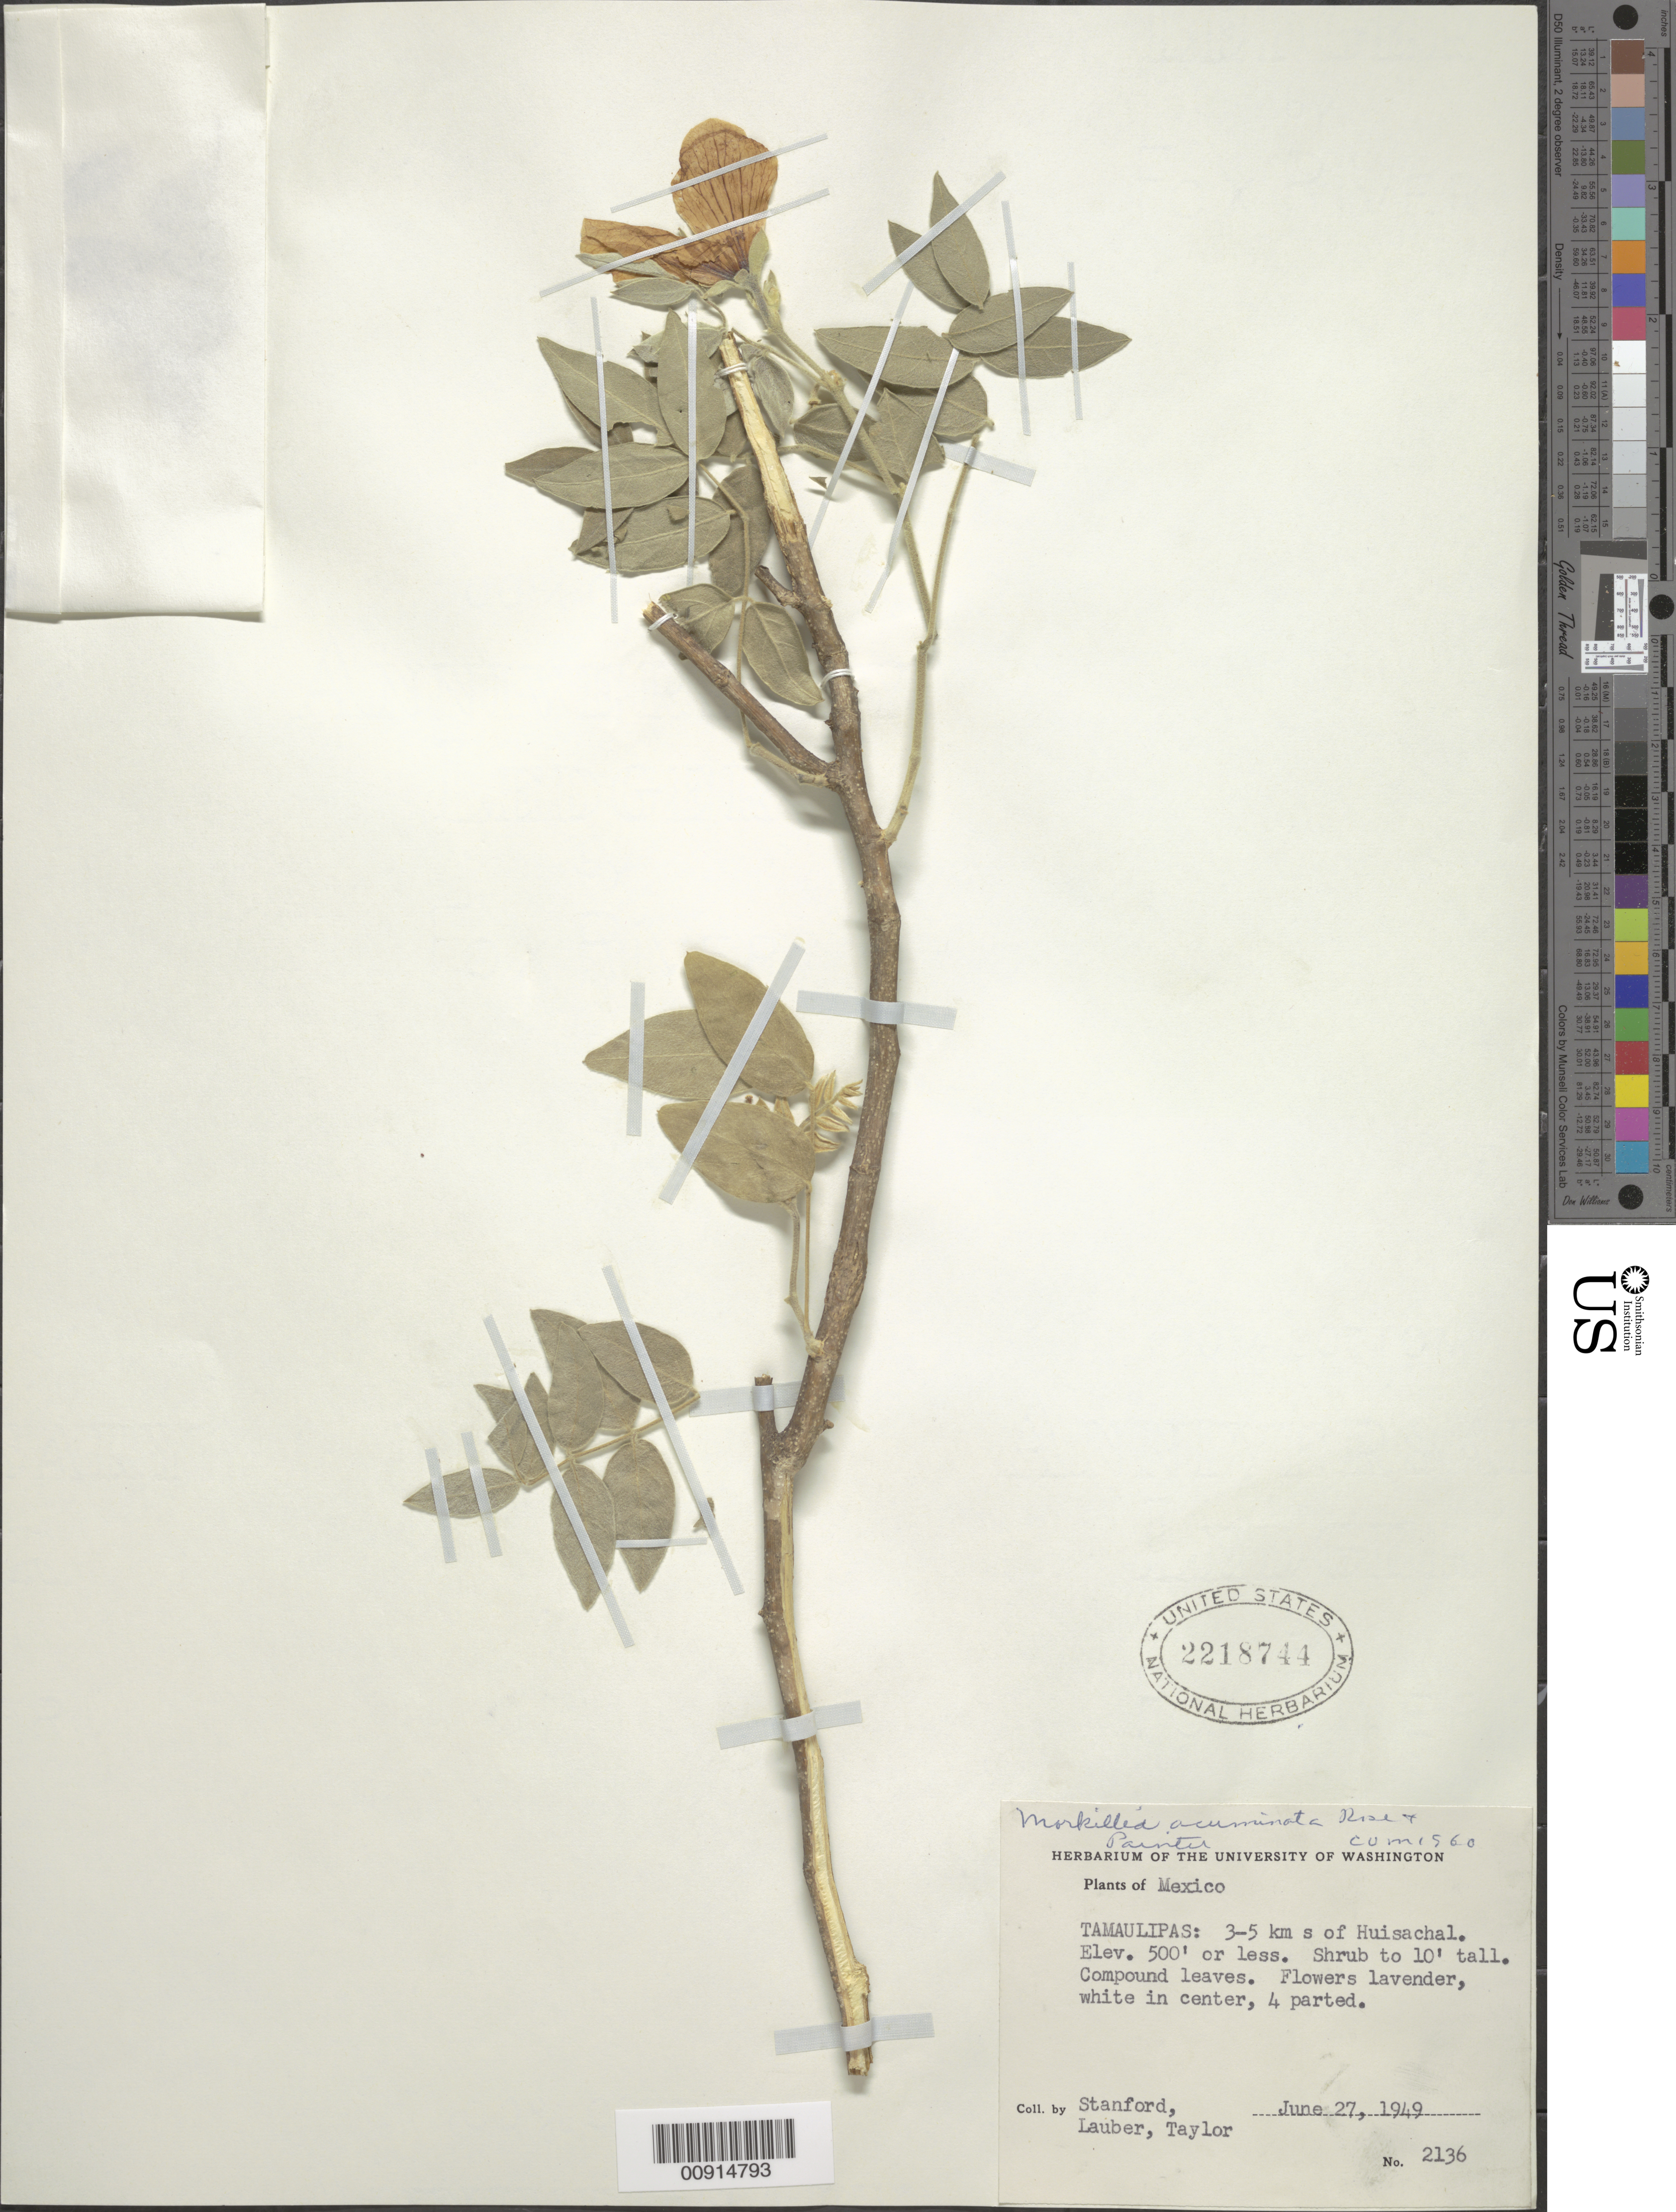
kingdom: Plantae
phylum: Tracheophyta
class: Magnoliopsida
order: Zygophyllales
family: Zygophyllaceae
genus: Morkillia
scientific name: Morkillia acuminata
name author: Rose & J.H. Painter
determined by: Strong, Mark T., (BOT), Smithsonian Institution - National Museum of Natural History (UNITED STATES)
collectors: -. Stanford, Lauber, -- & -- Taylor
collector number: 2136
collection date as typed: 27 Jun 1949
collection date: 1949-06-27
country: Mexico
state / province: Tamaulipas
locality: Tamaulipas, 3-5 km S of Huisachal.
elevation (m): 152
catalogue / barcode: US 2218744